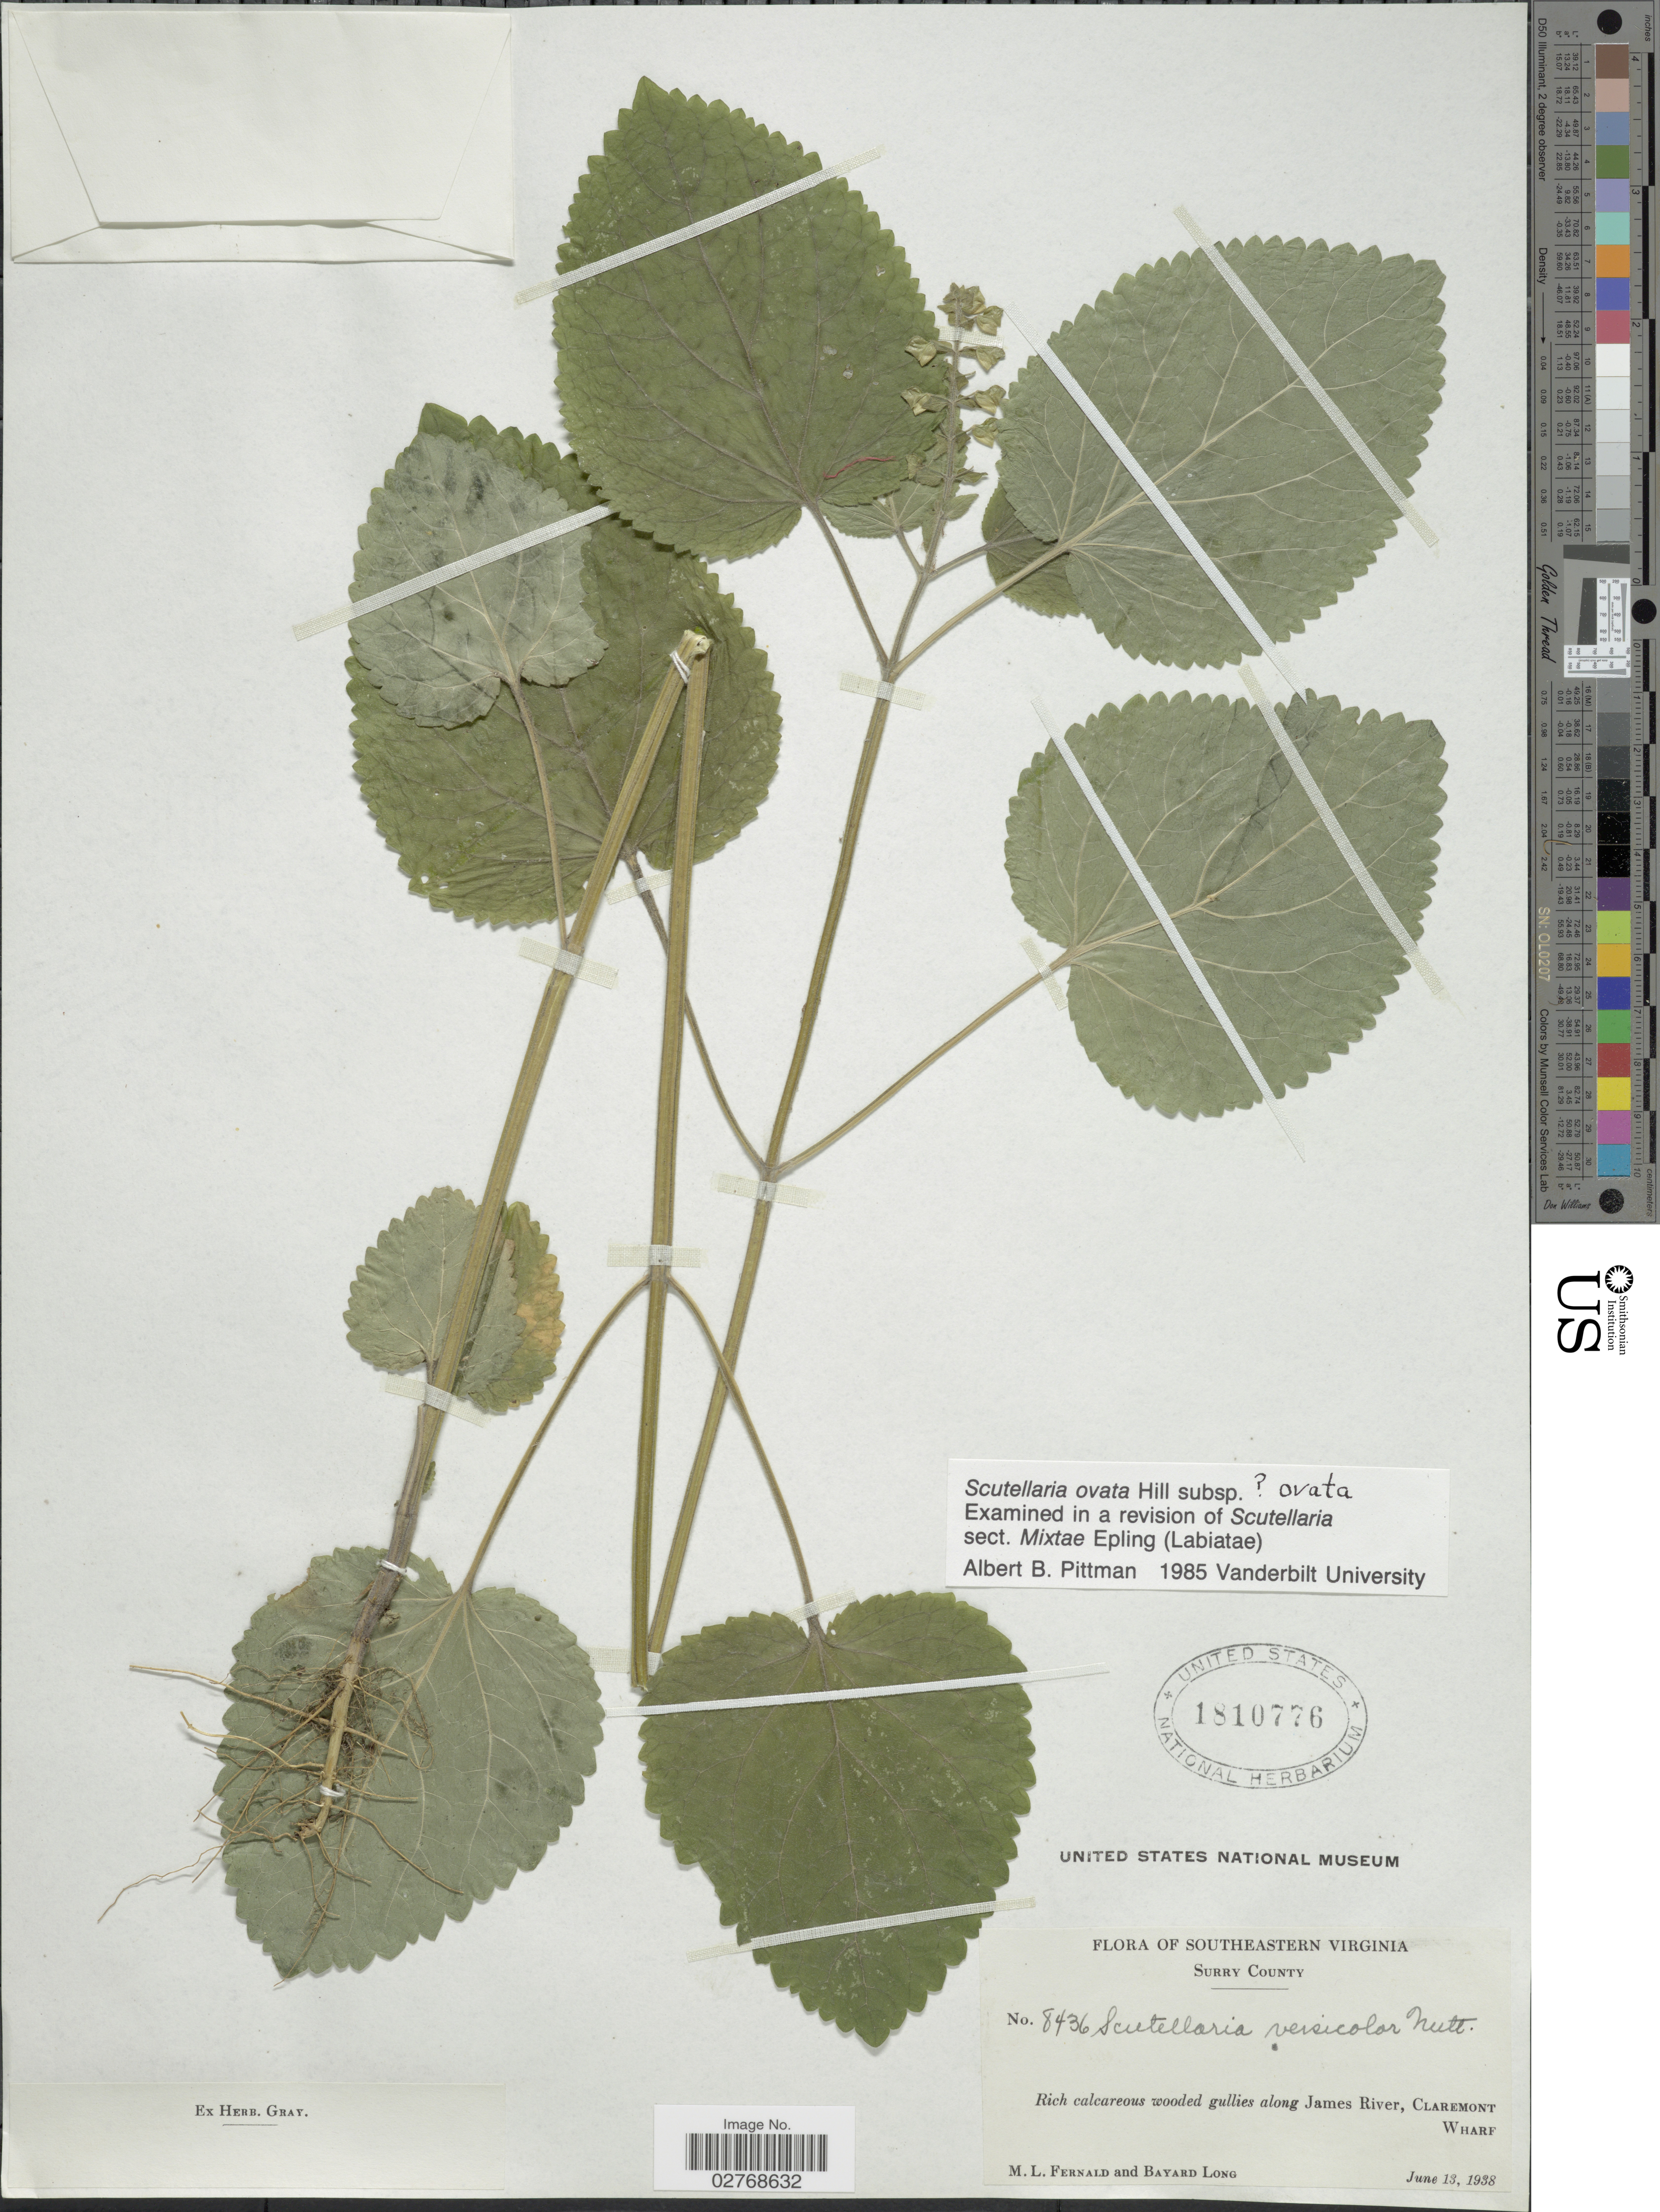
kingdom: Plantae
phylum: Tracheophyta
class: Magnoliopsida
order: Lamiales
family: Lamiaceae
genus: Scutellaria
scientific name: Scutellaria ovata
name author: Hill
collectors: M. L. Fernald & B. Long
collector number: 8436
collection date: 1938-06-13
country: United States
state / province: Virginia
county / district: Surry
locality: Southeastern Virginia. Surry County. Rich calcareous wooded gullies along James River, Claremont Wharf.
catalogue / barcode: US 1810776